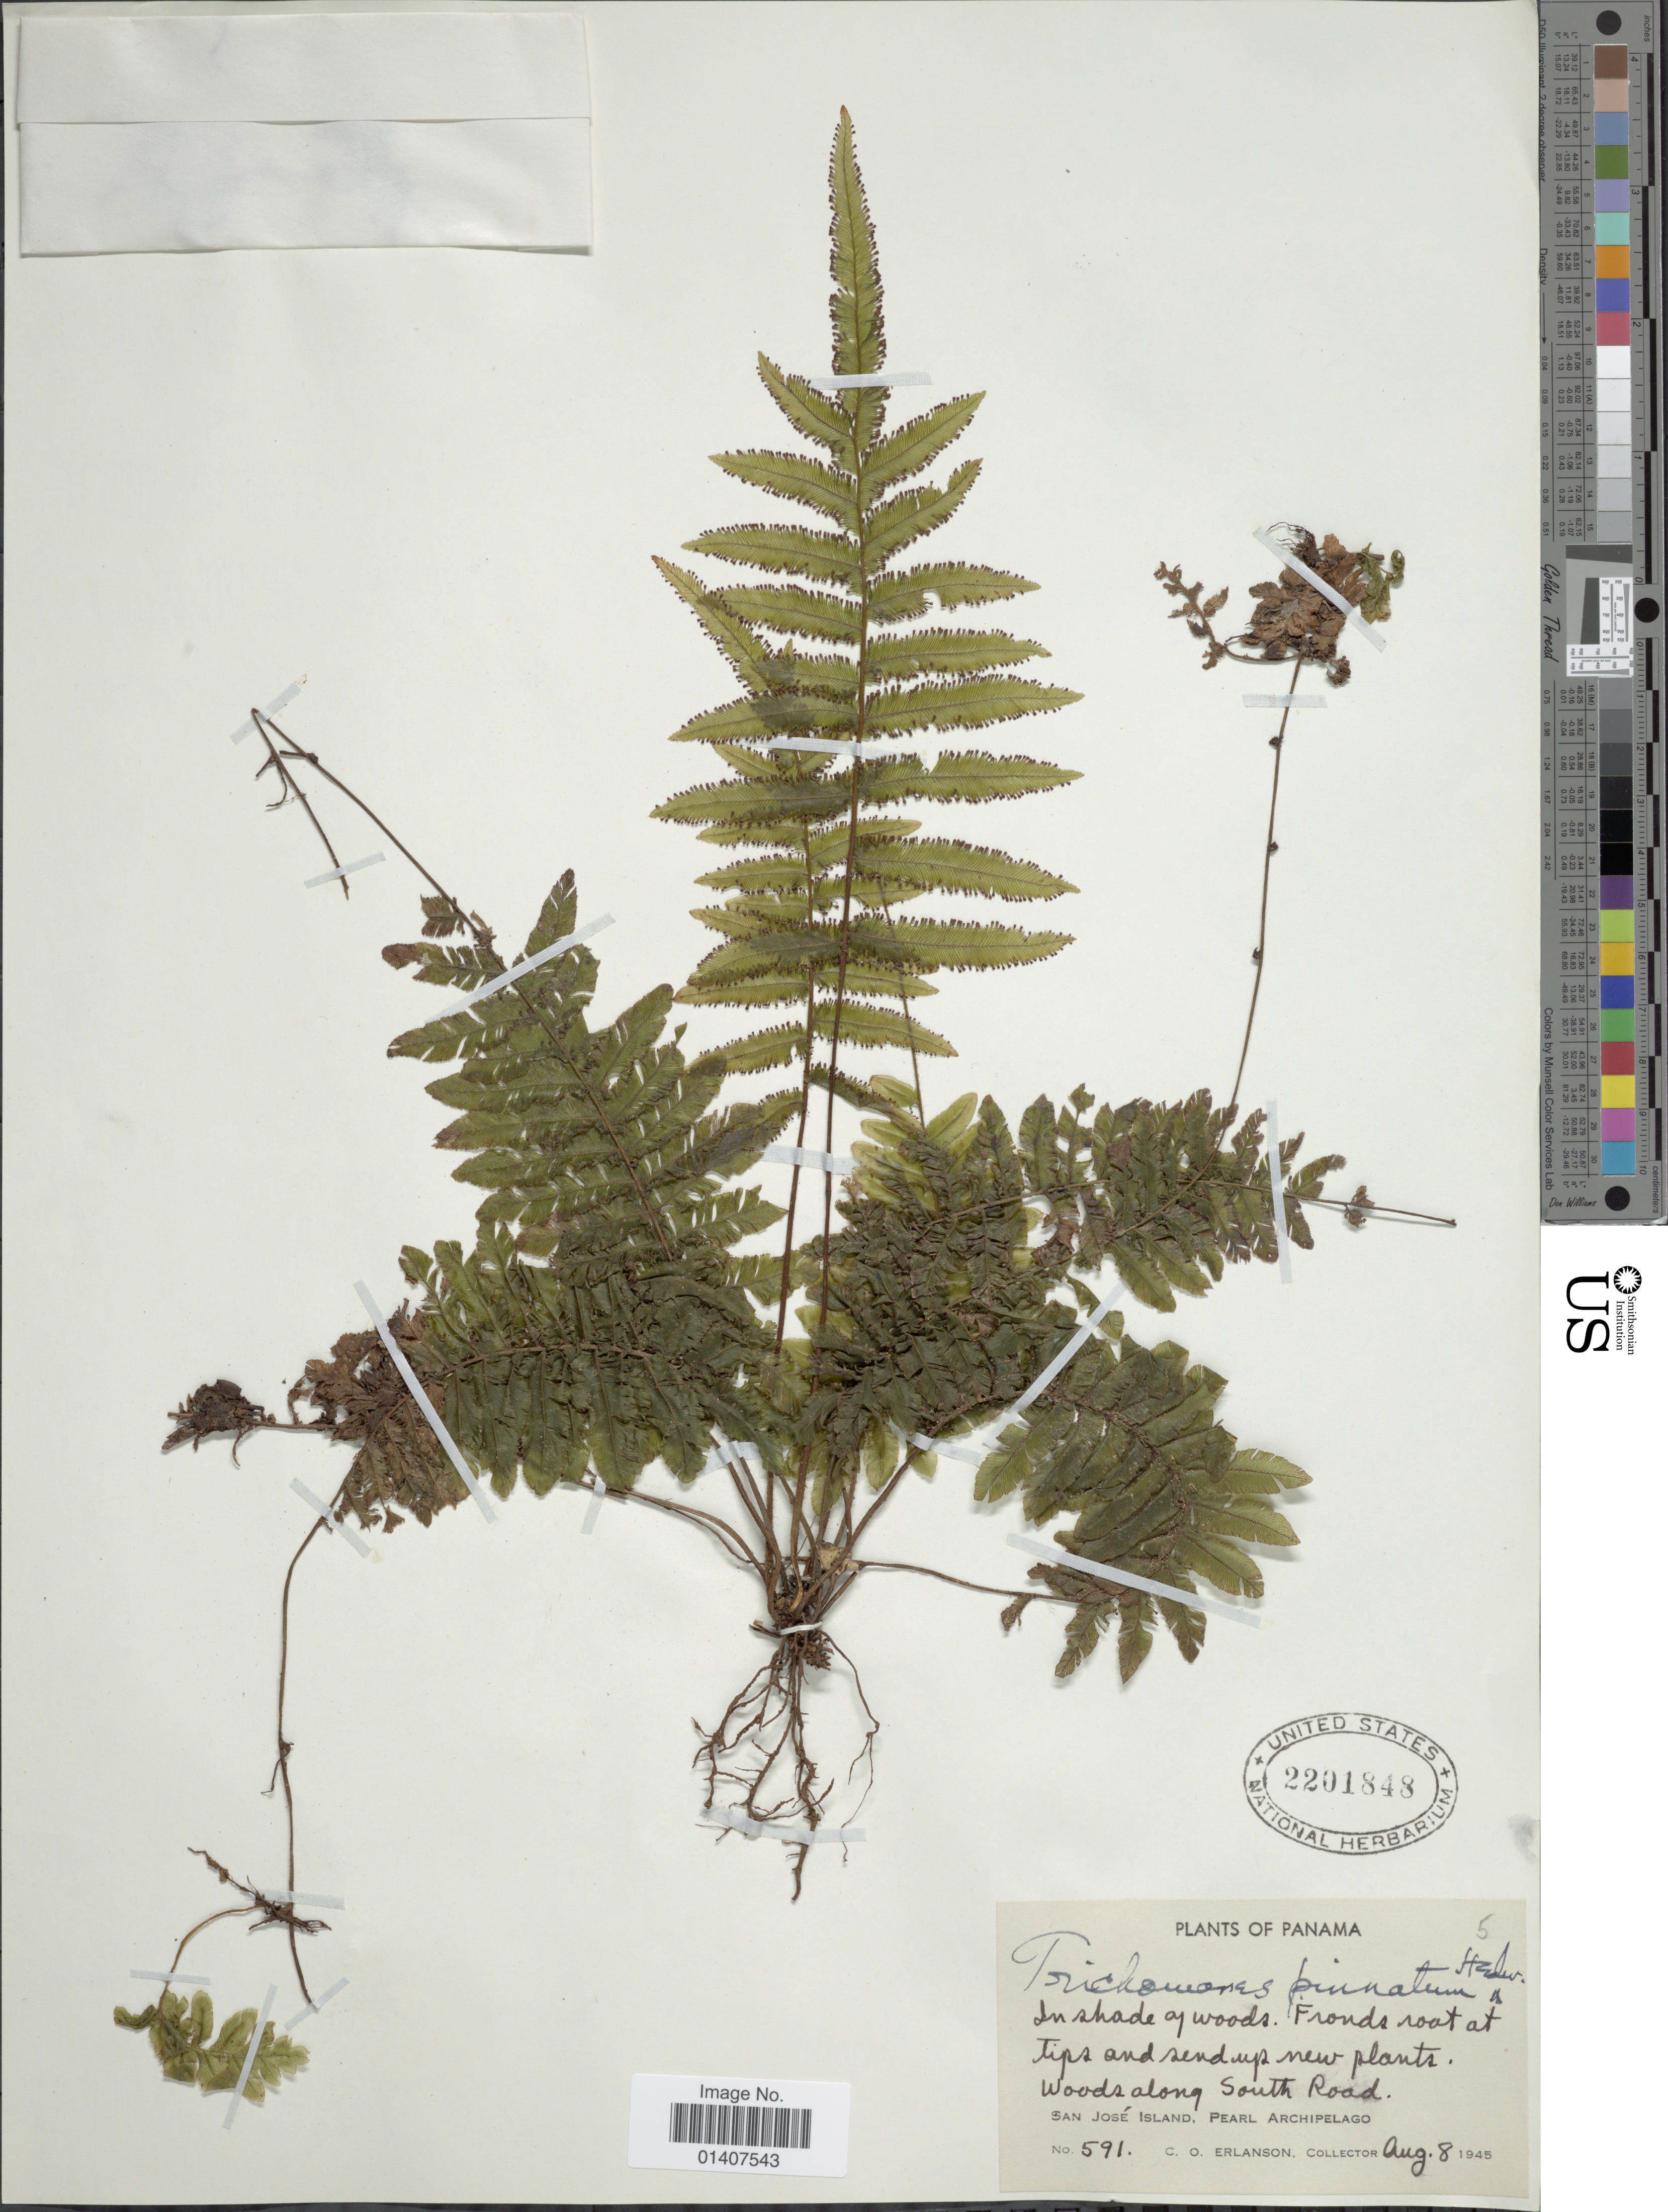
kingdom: Plantae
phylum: Tracheophyta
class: Polypodiopsida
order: Hymenophyllales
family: Hymenophyllaceae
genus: Trichomanes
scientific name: Trichomanes pinnatum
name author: Hedw.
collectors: C. O. Erlanson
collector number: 591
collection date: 1945-08-08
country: Panama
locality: Woods along South road, San José Island, Pearl Archipelago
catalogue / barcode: US 2201848